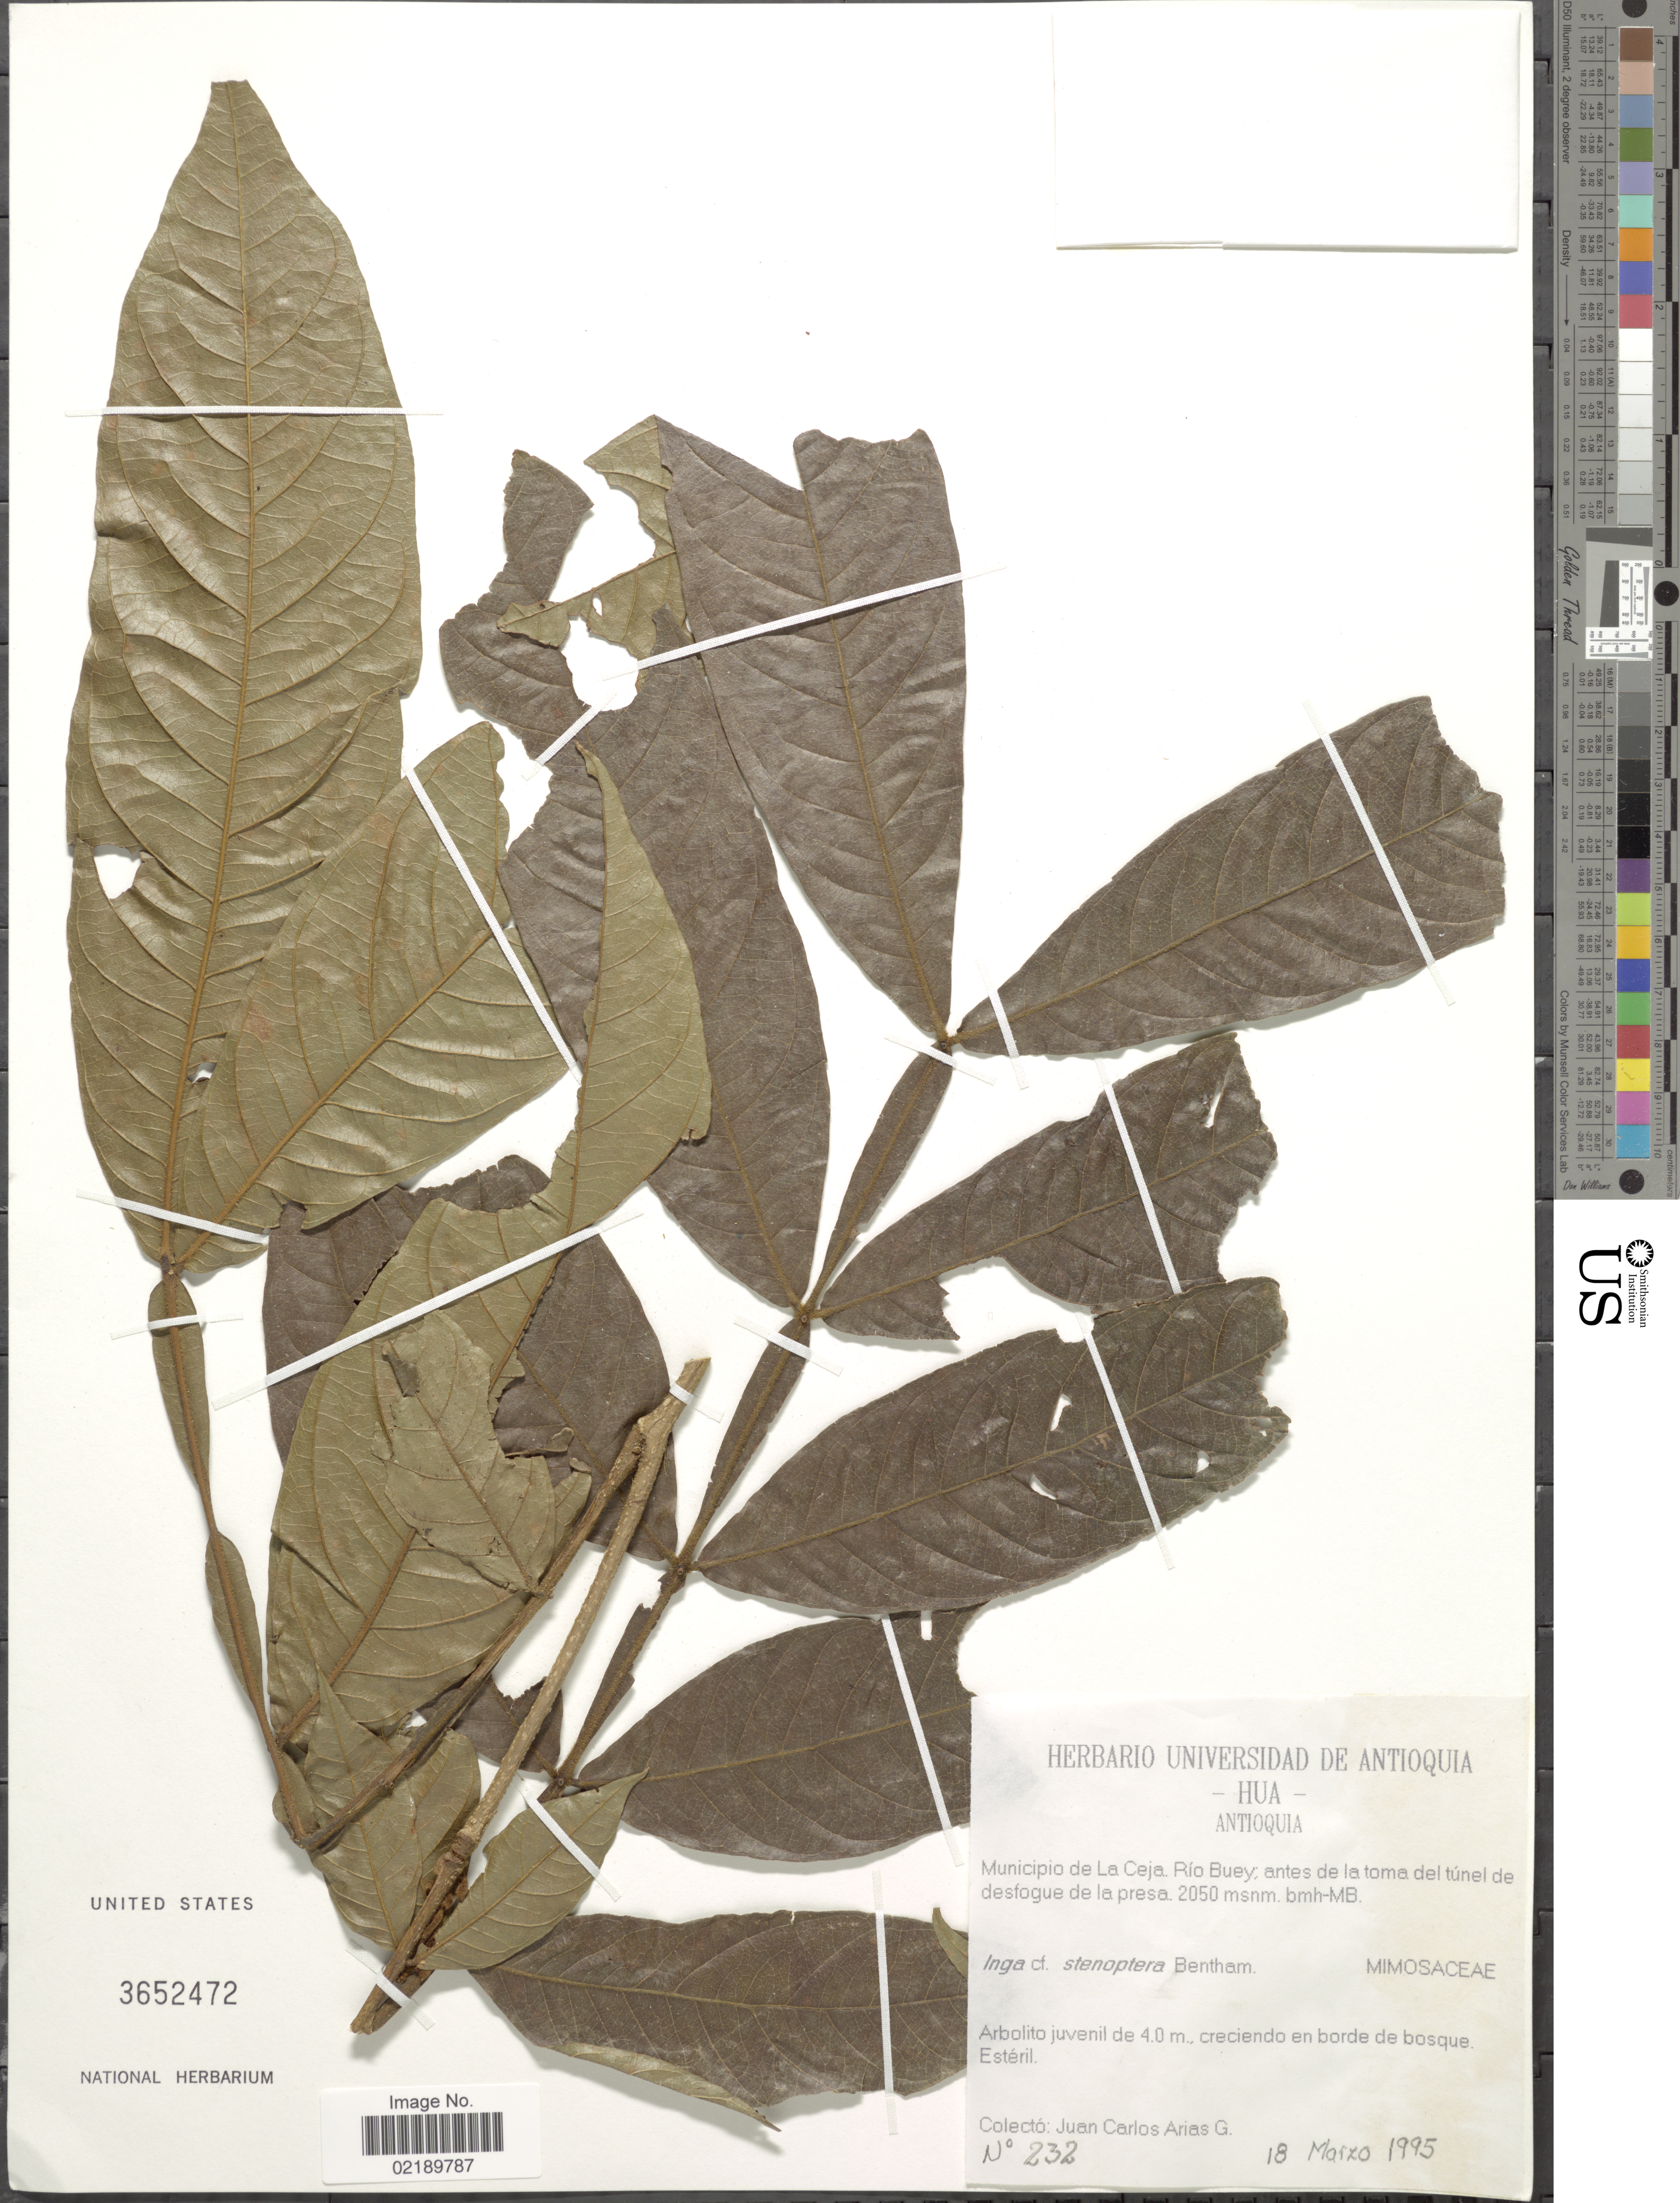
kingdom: Plantae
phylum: Tracheophyta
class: Magnoliopsida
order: Fabales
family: Fabaceae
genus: Inga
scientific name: Inga stenoptera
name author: Benth.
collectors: J. Arias G.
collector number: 232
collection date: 1995-03-18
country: Colombia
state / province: Antioquia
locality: Municipio de La Ceja. Río Buey: antes de la toma del túnel de desfogue de la presa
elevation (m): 2050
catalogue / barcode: US 3652472